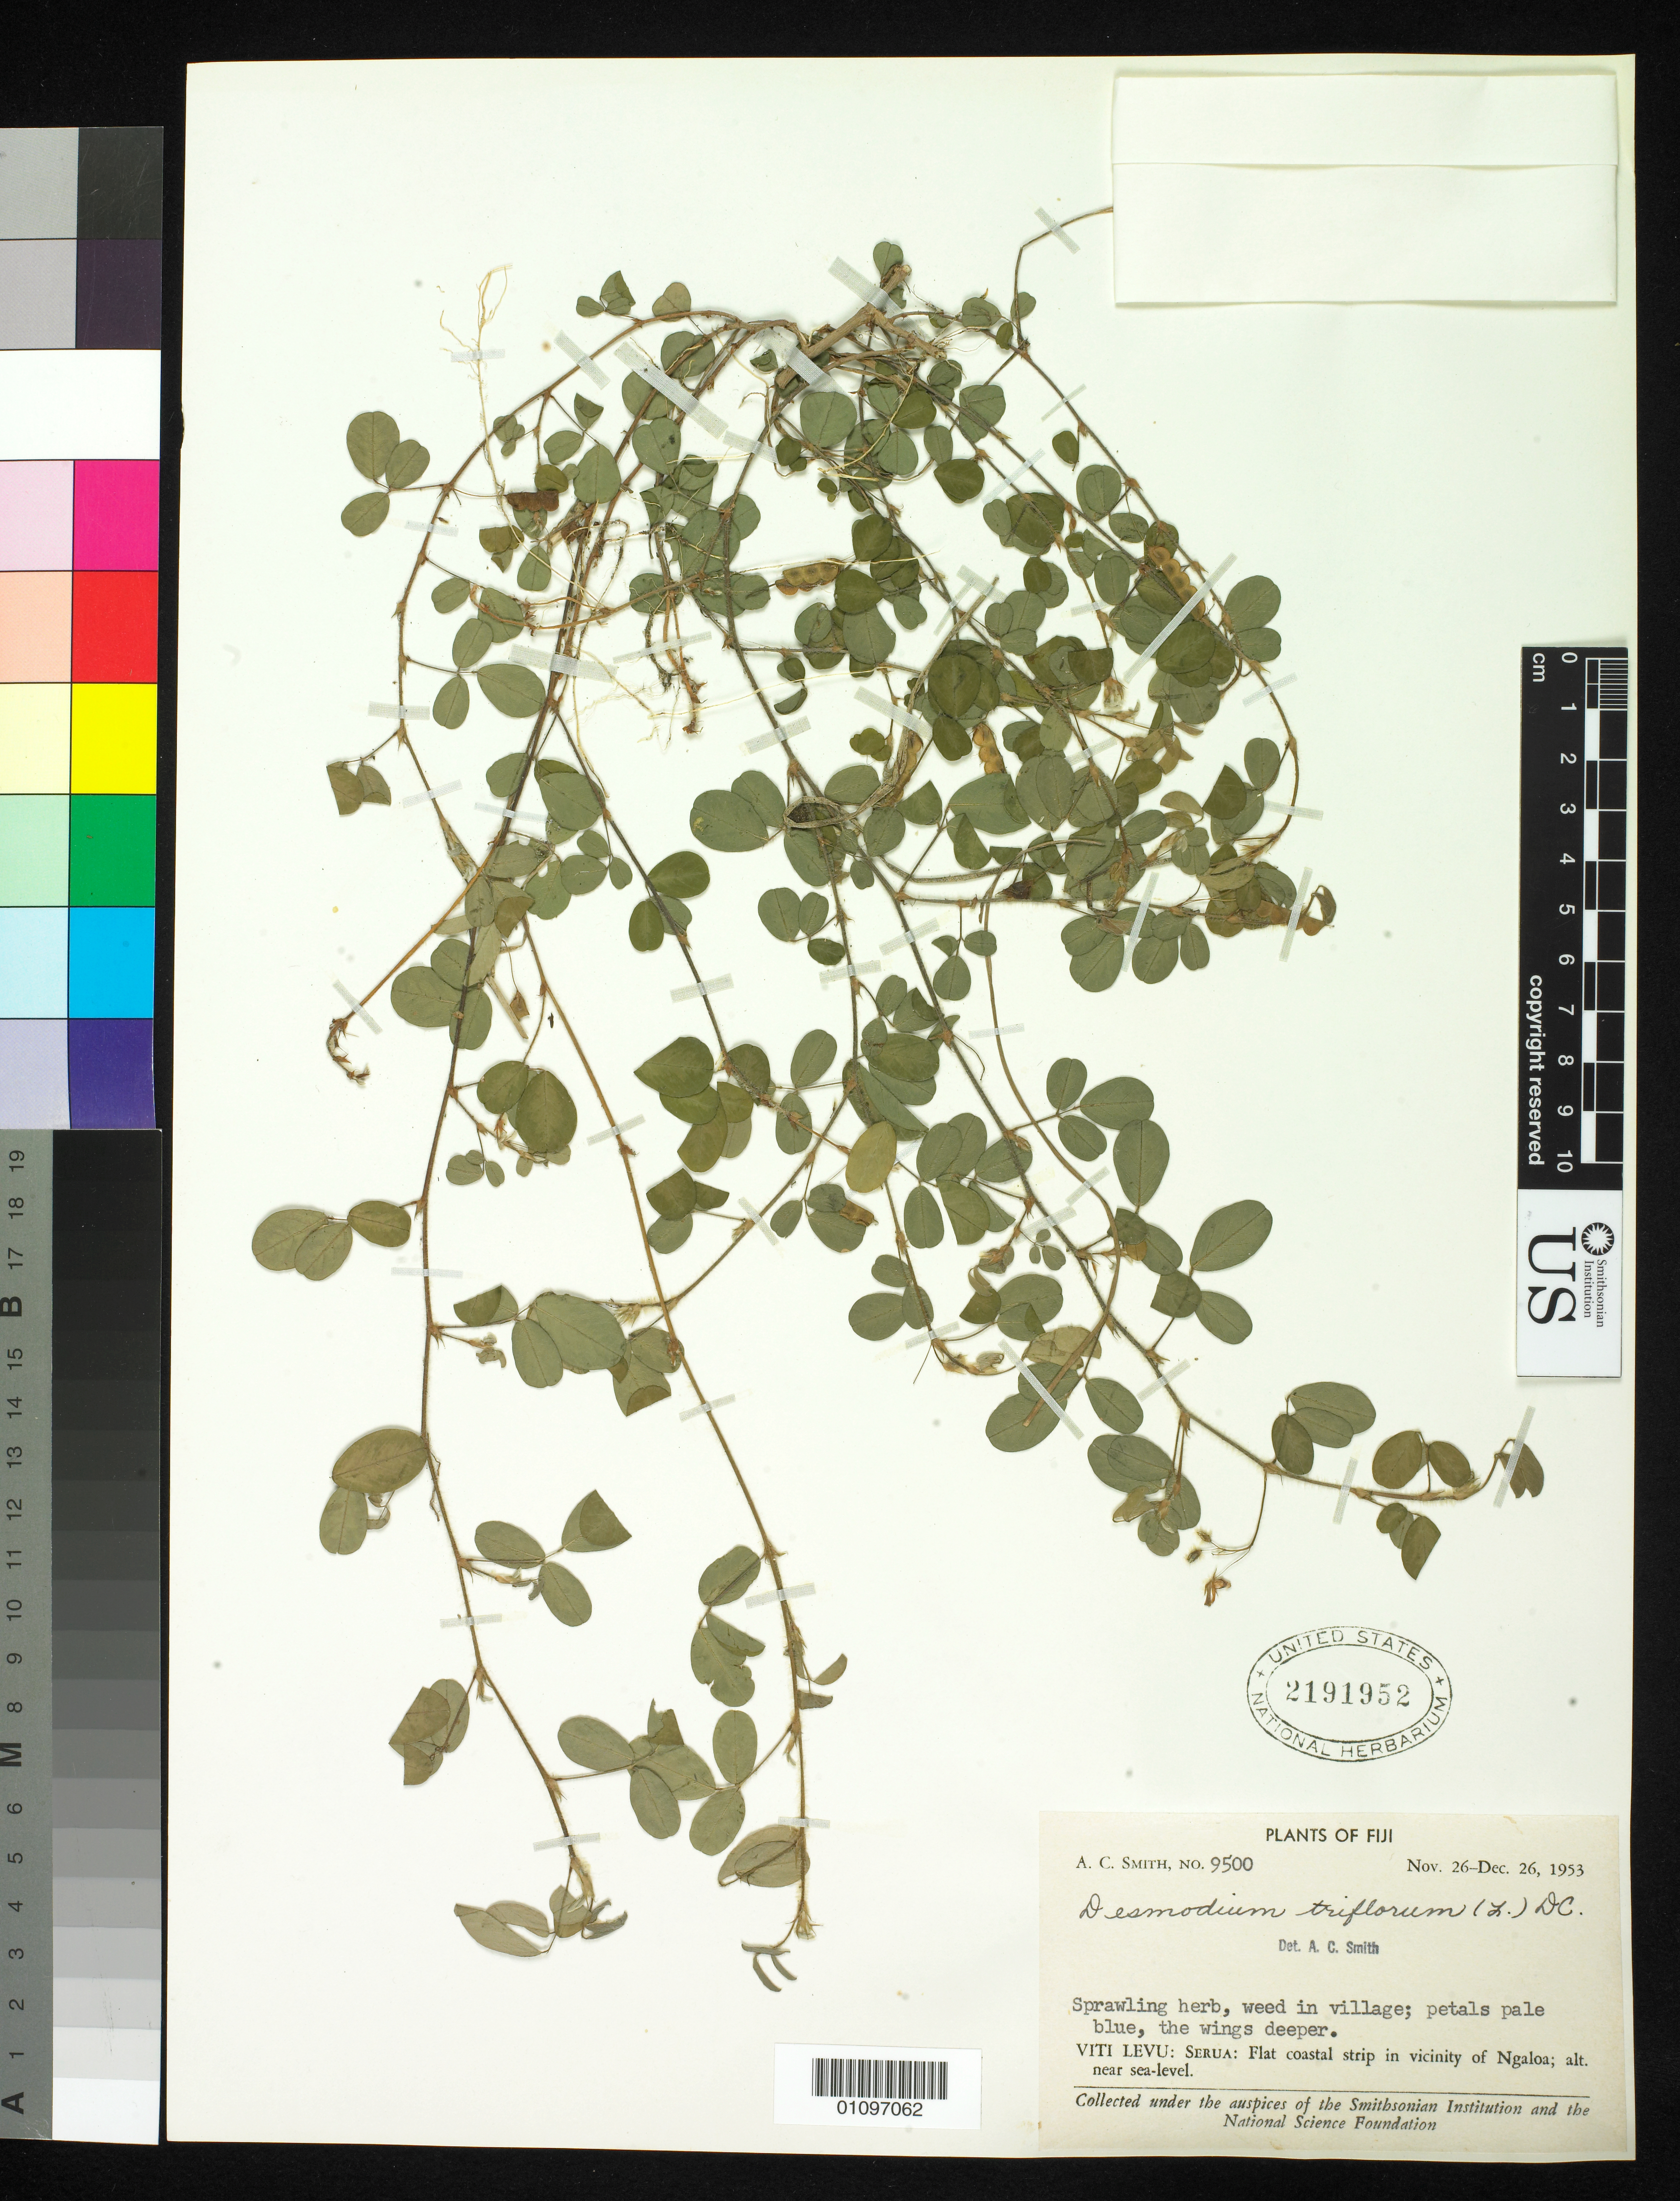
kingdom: Plantae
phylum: Tracheophyta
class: Magnoliopsida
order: Fabales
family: Fabaceae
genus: Grona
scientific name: Grona heterophylla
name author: (Willd.) H. Ohashi & K. Ohashi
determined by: Strong, Mark T., (BOT), Smithsonian Institution - National Museum of Natural History (UNITED STATES)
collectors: A. C. Smith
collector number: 9500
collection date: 1953-11-26/1953-12-26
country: Fiji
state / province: Serua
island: Viti Levu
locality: Flat coastal strip in vicinity of Ngaloa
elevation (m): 0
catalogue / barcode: US 2191952